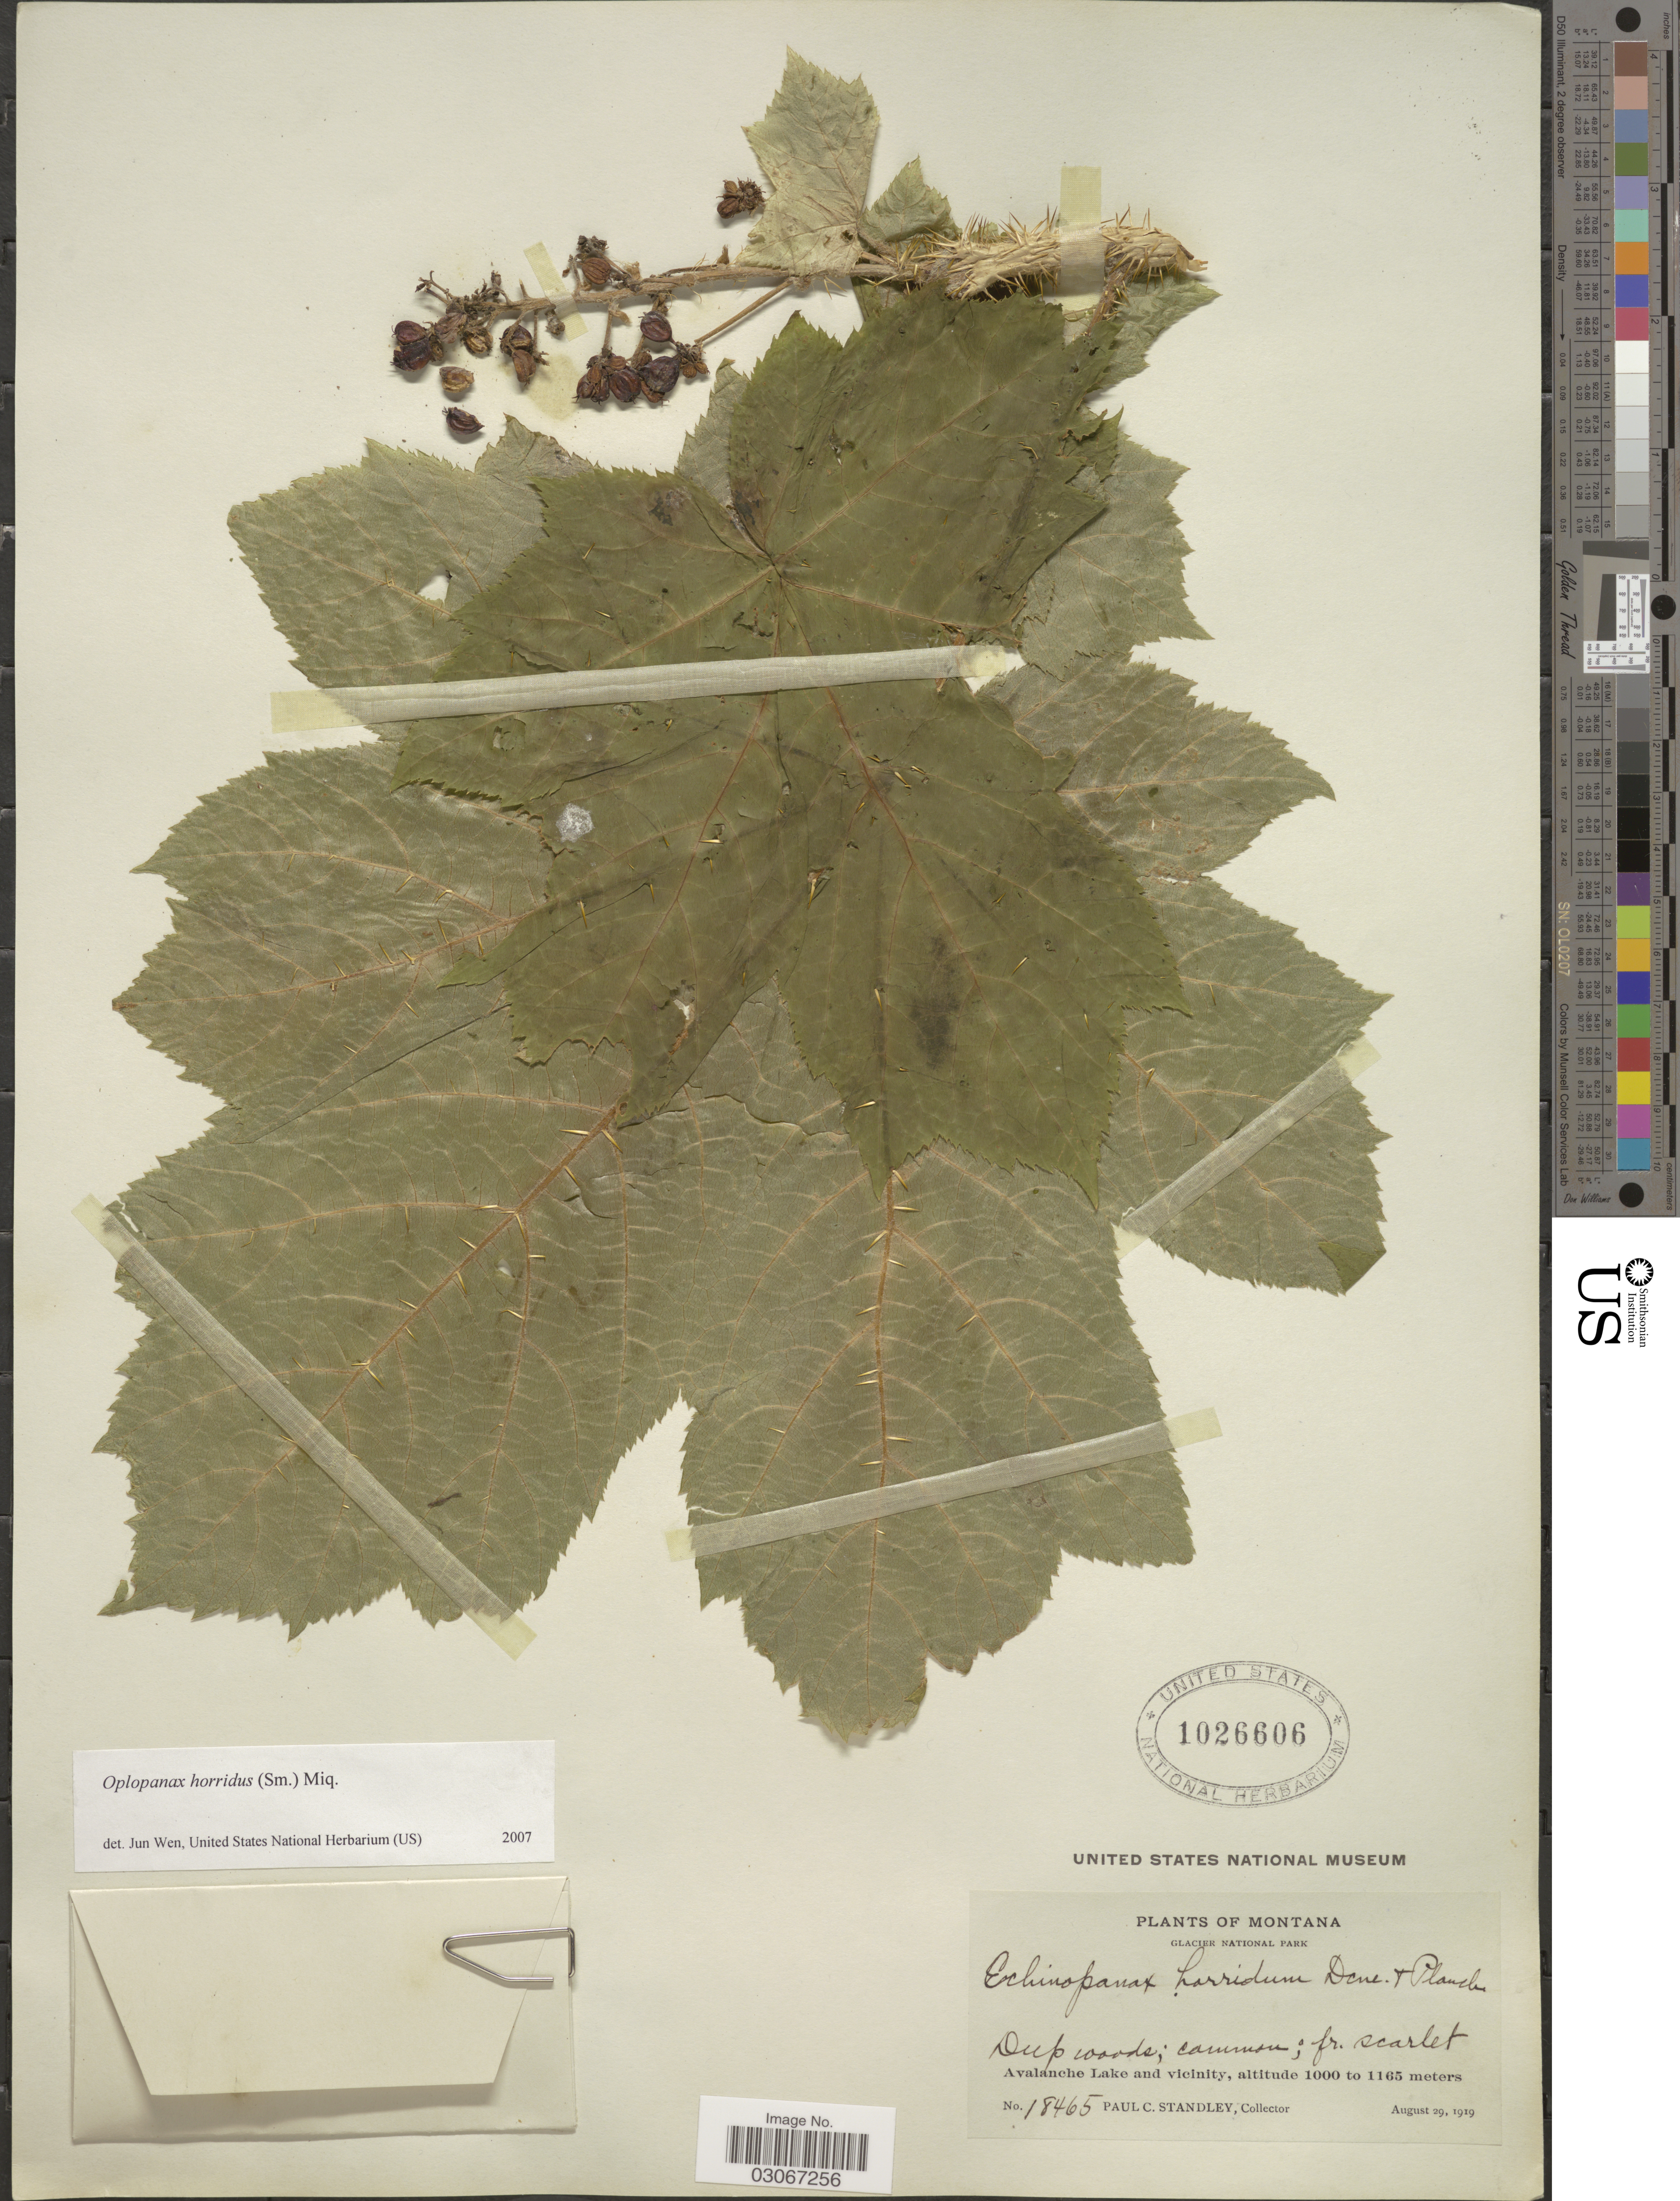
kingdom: Plantae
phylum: Tracheophyta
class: Magnoliopsida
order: Apiales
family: Apiaceae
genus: Opopanax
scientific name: Opopanax horridus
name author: Miq. ex Dippel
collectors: P. C. Standley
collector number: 18465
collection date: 1919-08-29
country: United States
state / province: Montana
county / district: Flathead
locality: Glacier National Park, Avalanche Lake and vicinity.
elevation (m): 1000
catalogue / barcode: US 1026606